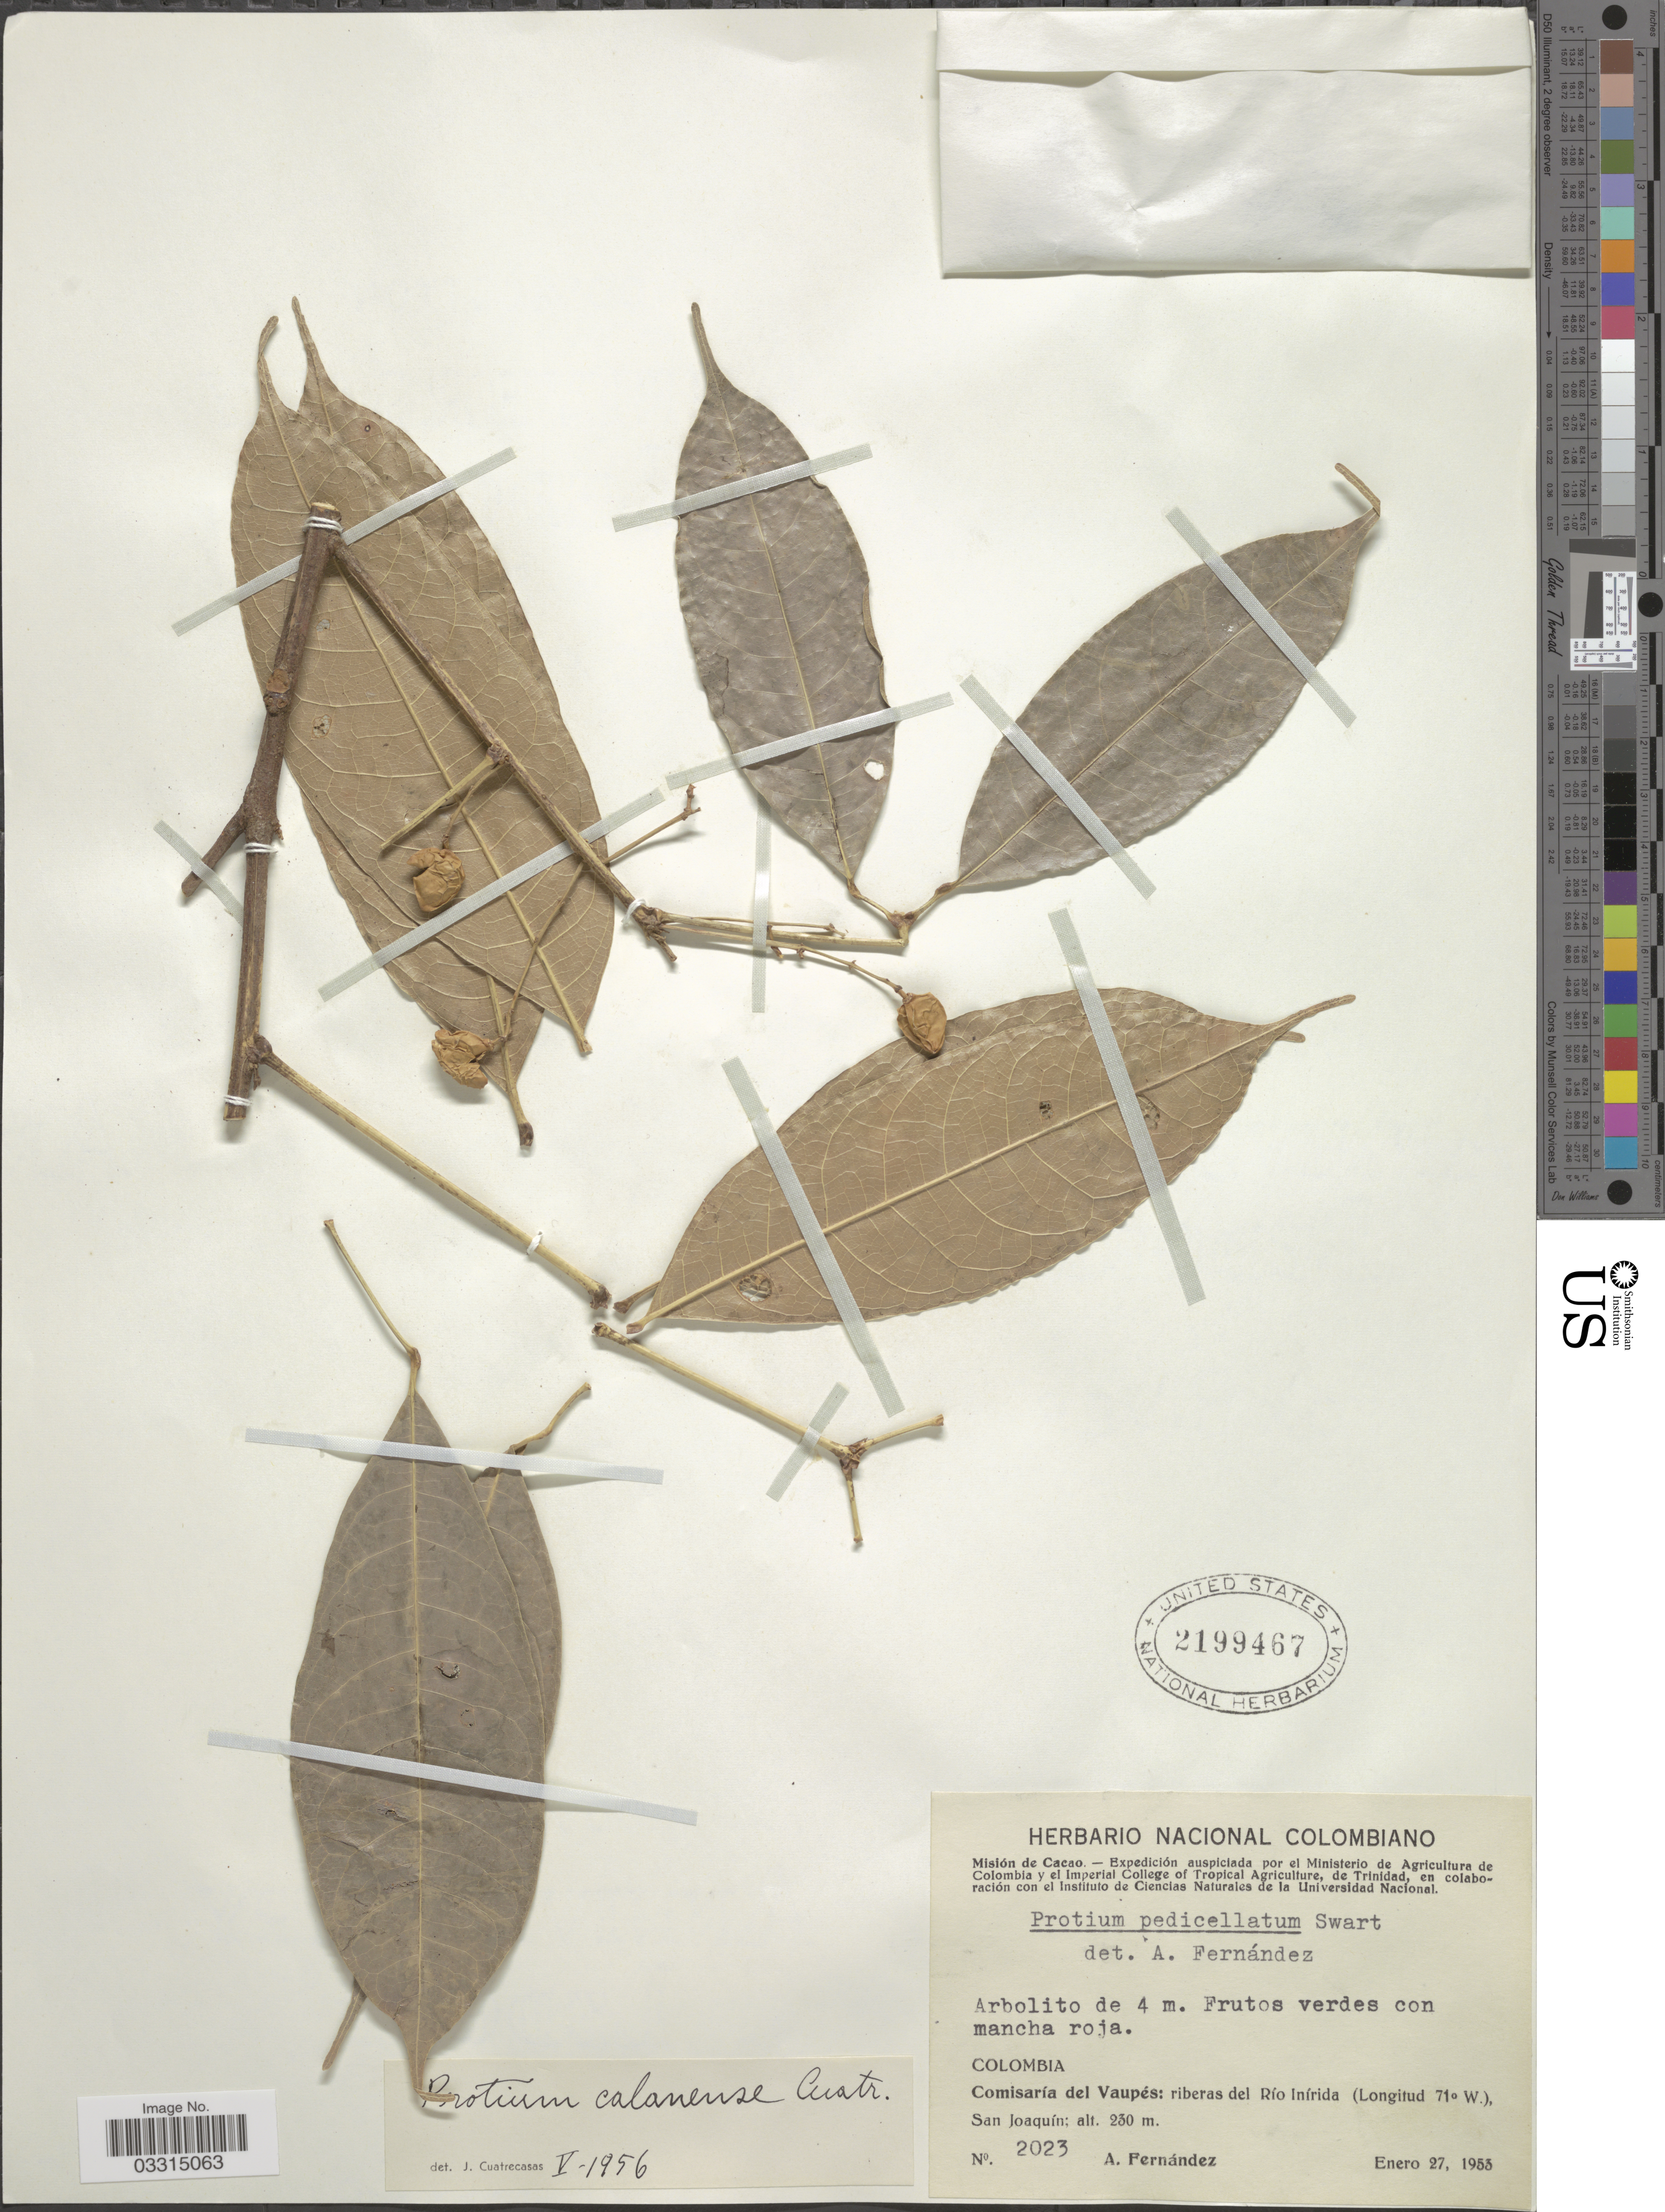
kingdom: Plantae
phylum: Tracheophyta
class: Magnoliopsida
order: Sapindales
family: Burseraceae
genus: Protium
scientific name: Protium calanense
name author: Cuatrec.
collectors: A. Fernández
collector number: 2023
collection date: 1953-01-27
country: Colombia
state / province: Vaupés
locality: Comisaría del Vaupés: riberas del Río Inírida, San Joaquín.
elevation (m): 230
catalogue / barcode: US 2199467